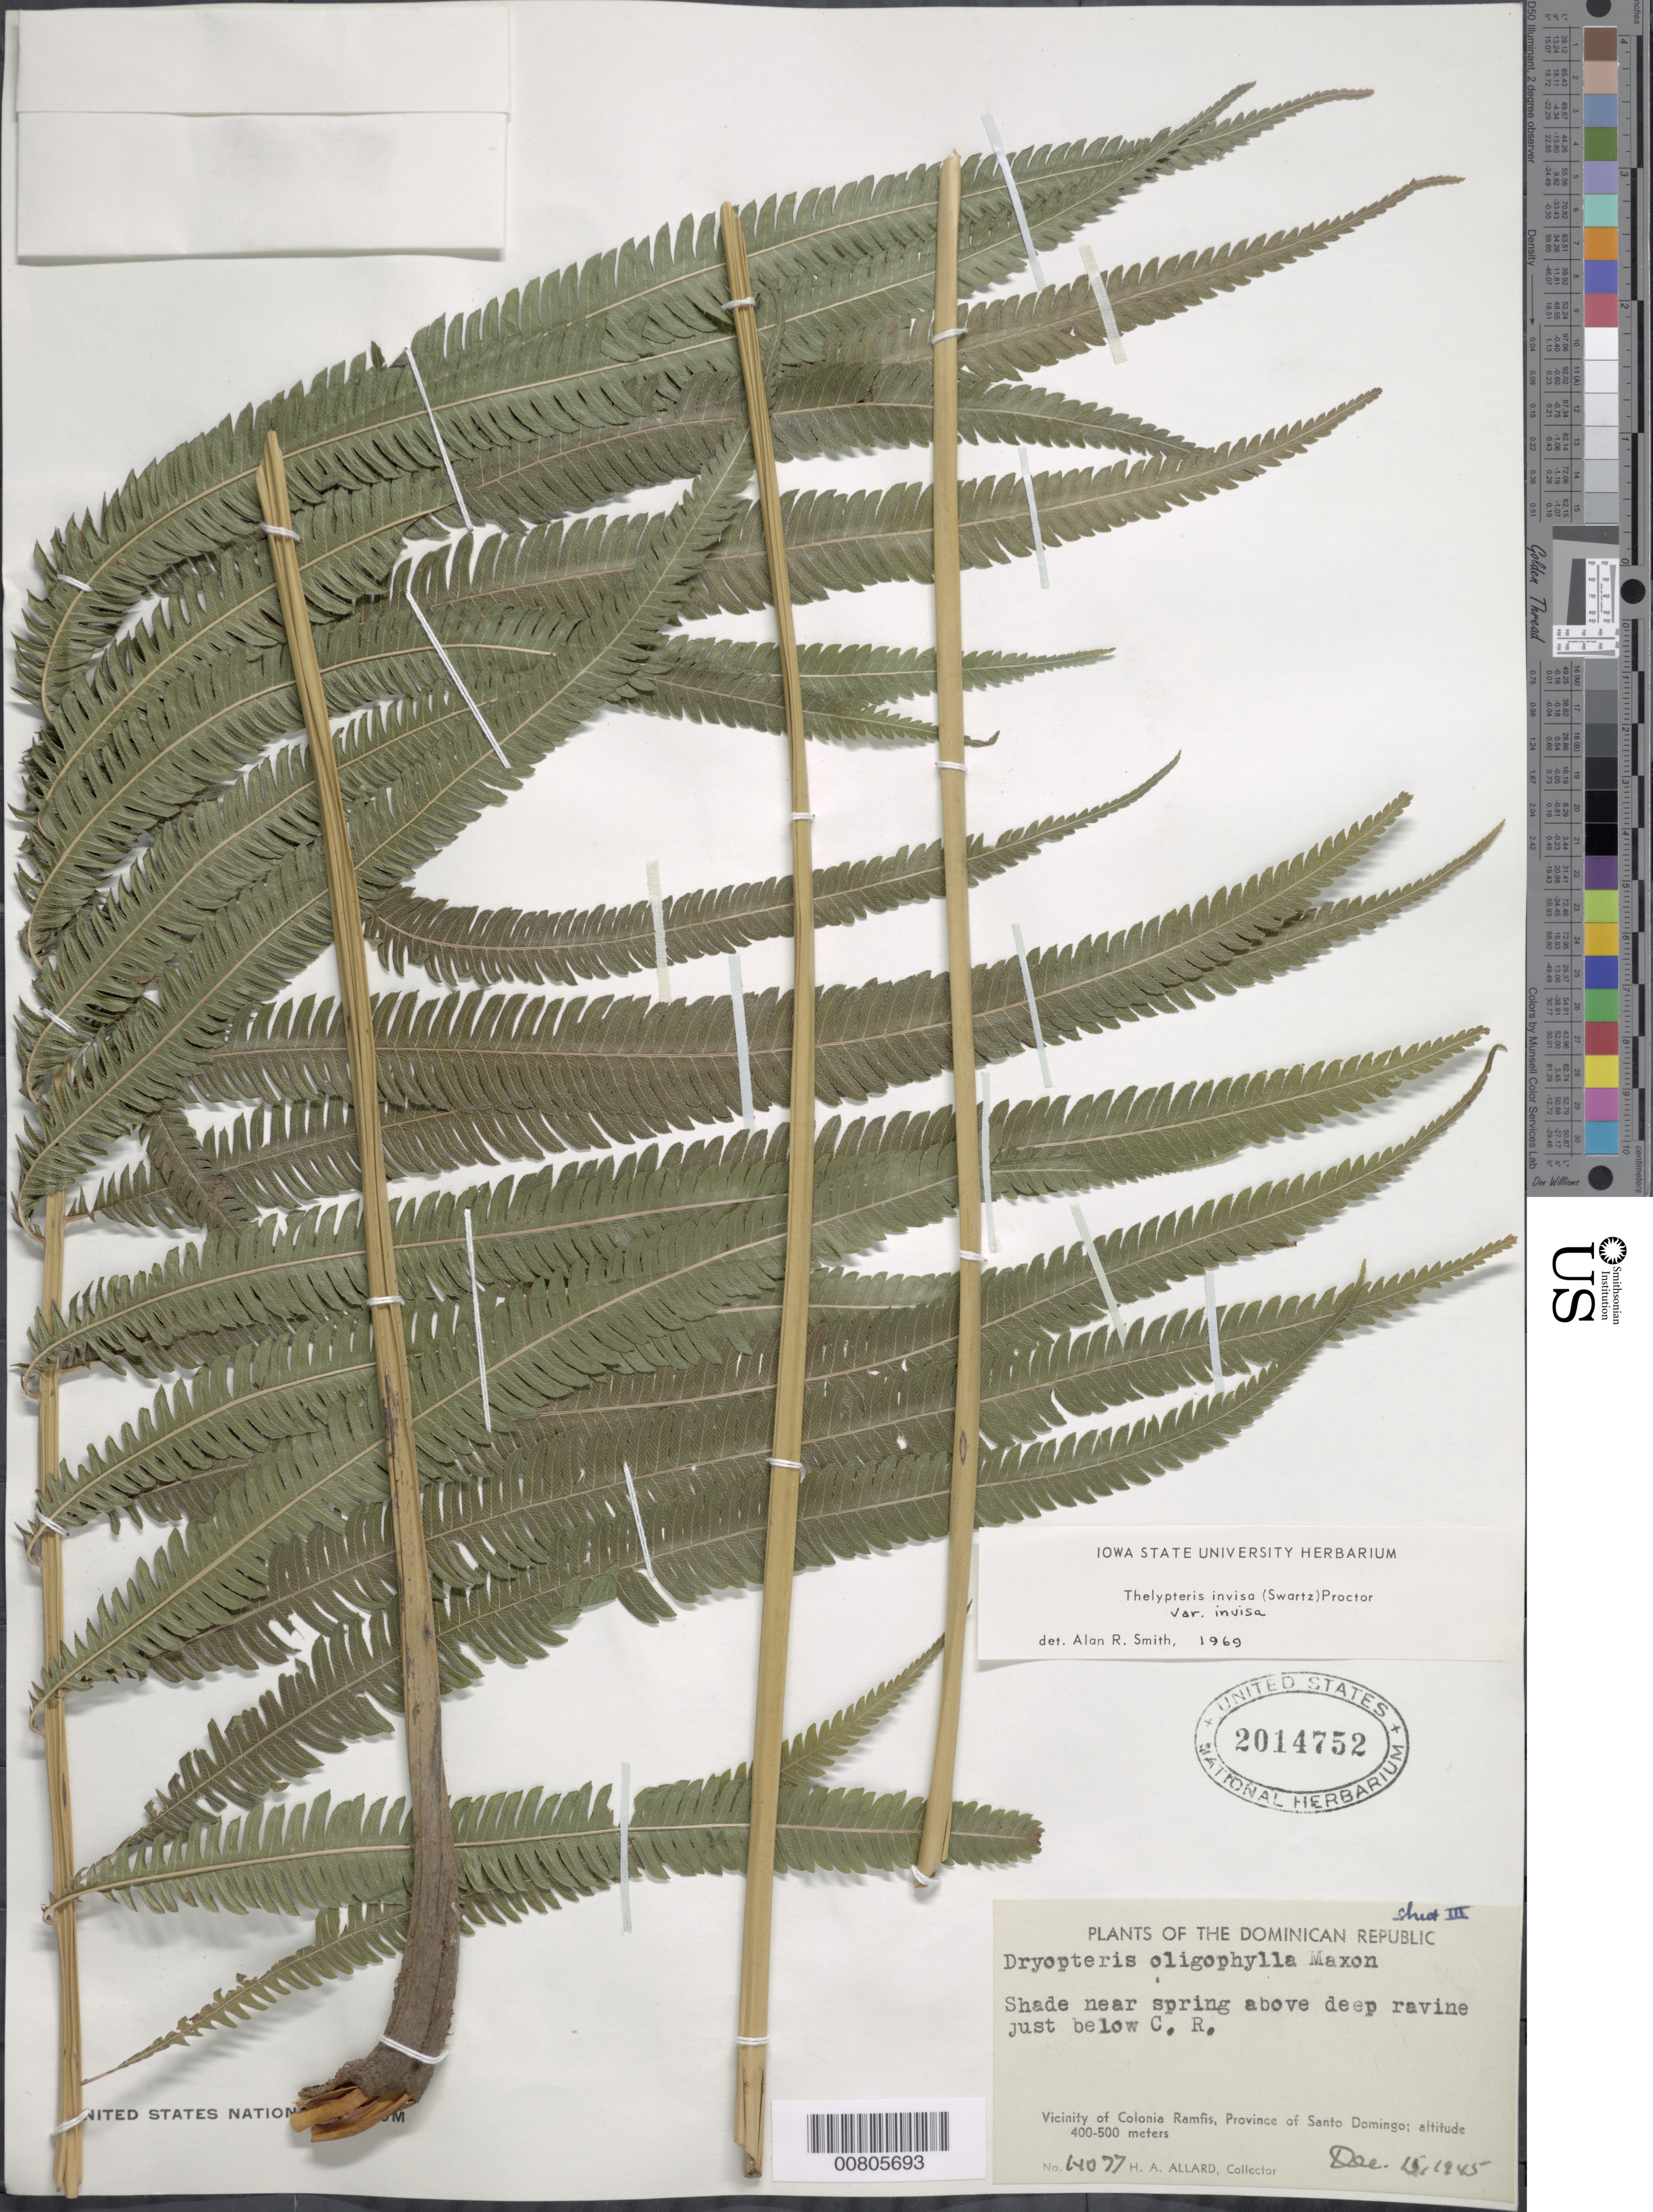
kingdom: Plantae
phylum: Tracheophyta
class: Polypodiopsida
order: Polypodiales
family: Thelypteridaceae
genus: Cyclosorus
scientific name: Cyclosorus grandis (A.R. Sm.) comb. nov., ined 2015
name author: (A.R. Sm.)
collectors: H. A. Allard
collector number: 10477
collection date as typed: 15 Dec 1945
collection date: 1945-12-15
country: Dominican Republic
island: Hispaniola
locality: Prov. Santo Domingo, just below Colonia Ramfis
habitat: Shade near spring above deep ravine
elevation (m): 400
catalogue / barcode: US 2014752